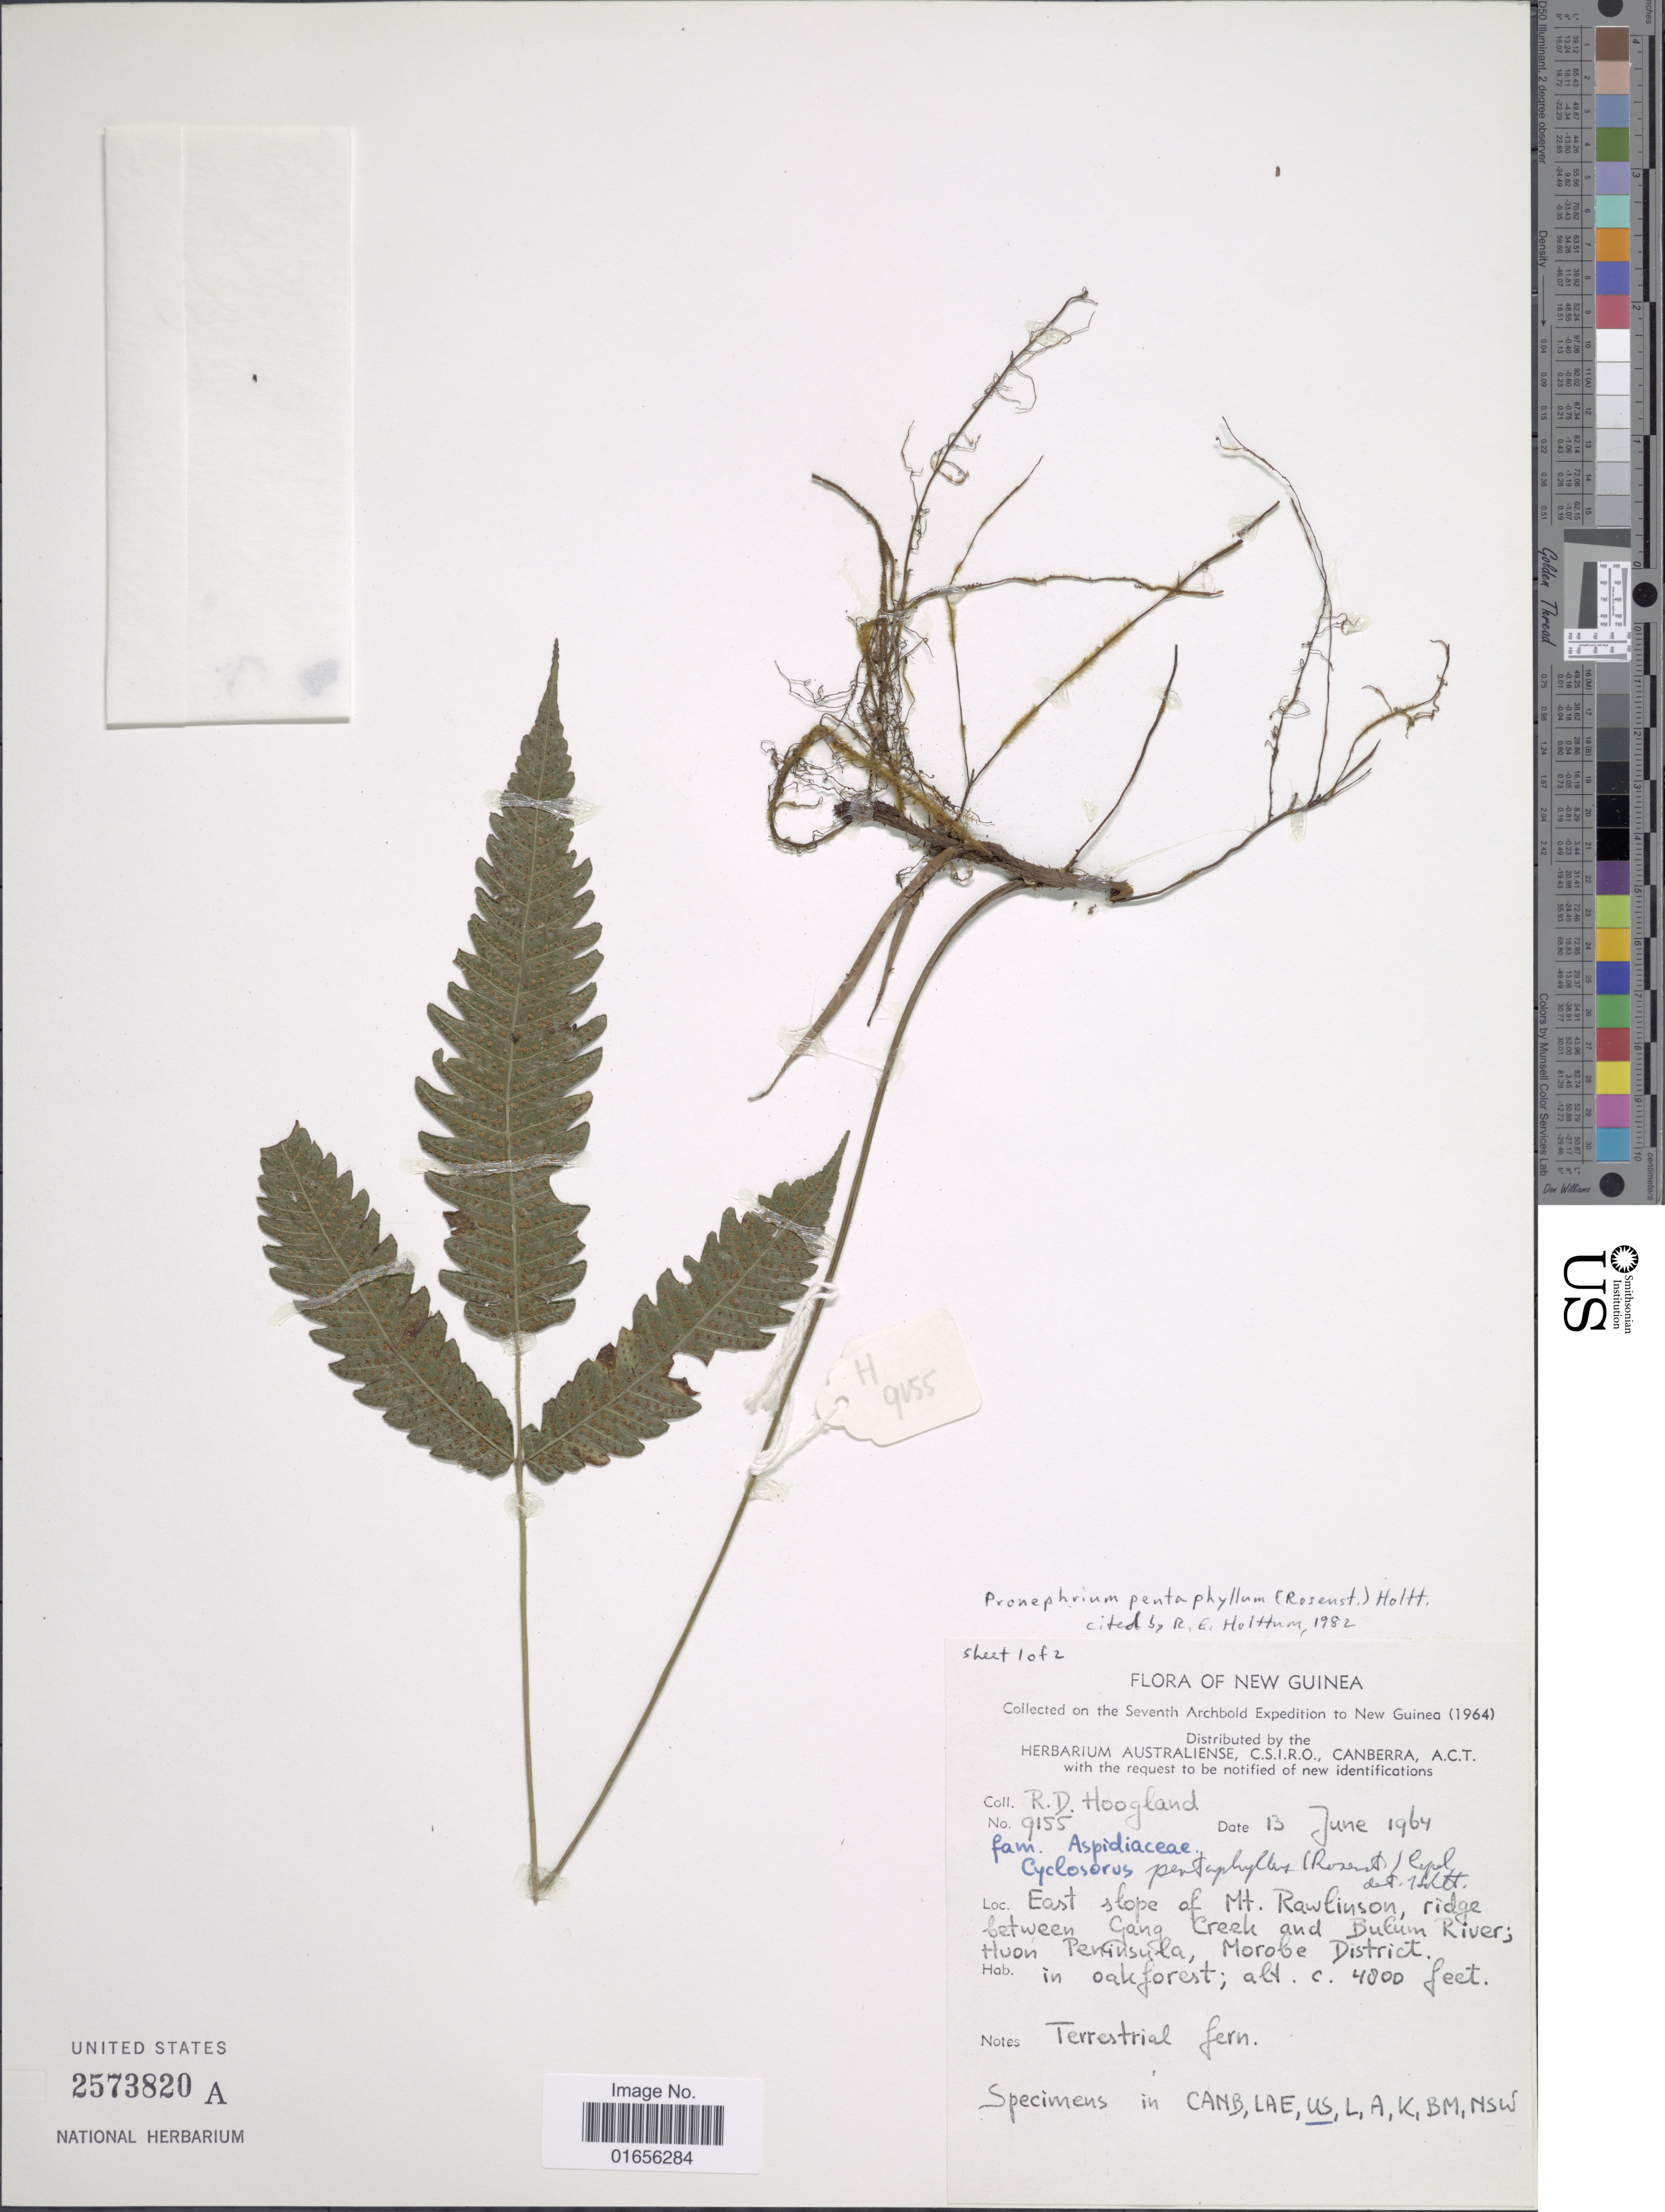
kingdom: Plantae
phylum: Tracheophyta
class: Polypodiopsida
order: Polypodiales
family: Thelypteridaceae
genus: Pronephrium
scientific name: Pronephrium pentaphyllum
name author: (Rosenst.) Holttum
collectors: R. D. Hoogland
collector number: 9155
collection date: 1964-06-13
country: Papua New Guinea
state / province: Morobe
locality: New Guinea, East slope of Mt. Rawlinson, ridge between Cang Creek and Bulum River; Huon Peninsula, Morobe District, In oak forest [interpreted]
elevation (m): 1463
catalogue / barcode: US 2573820A